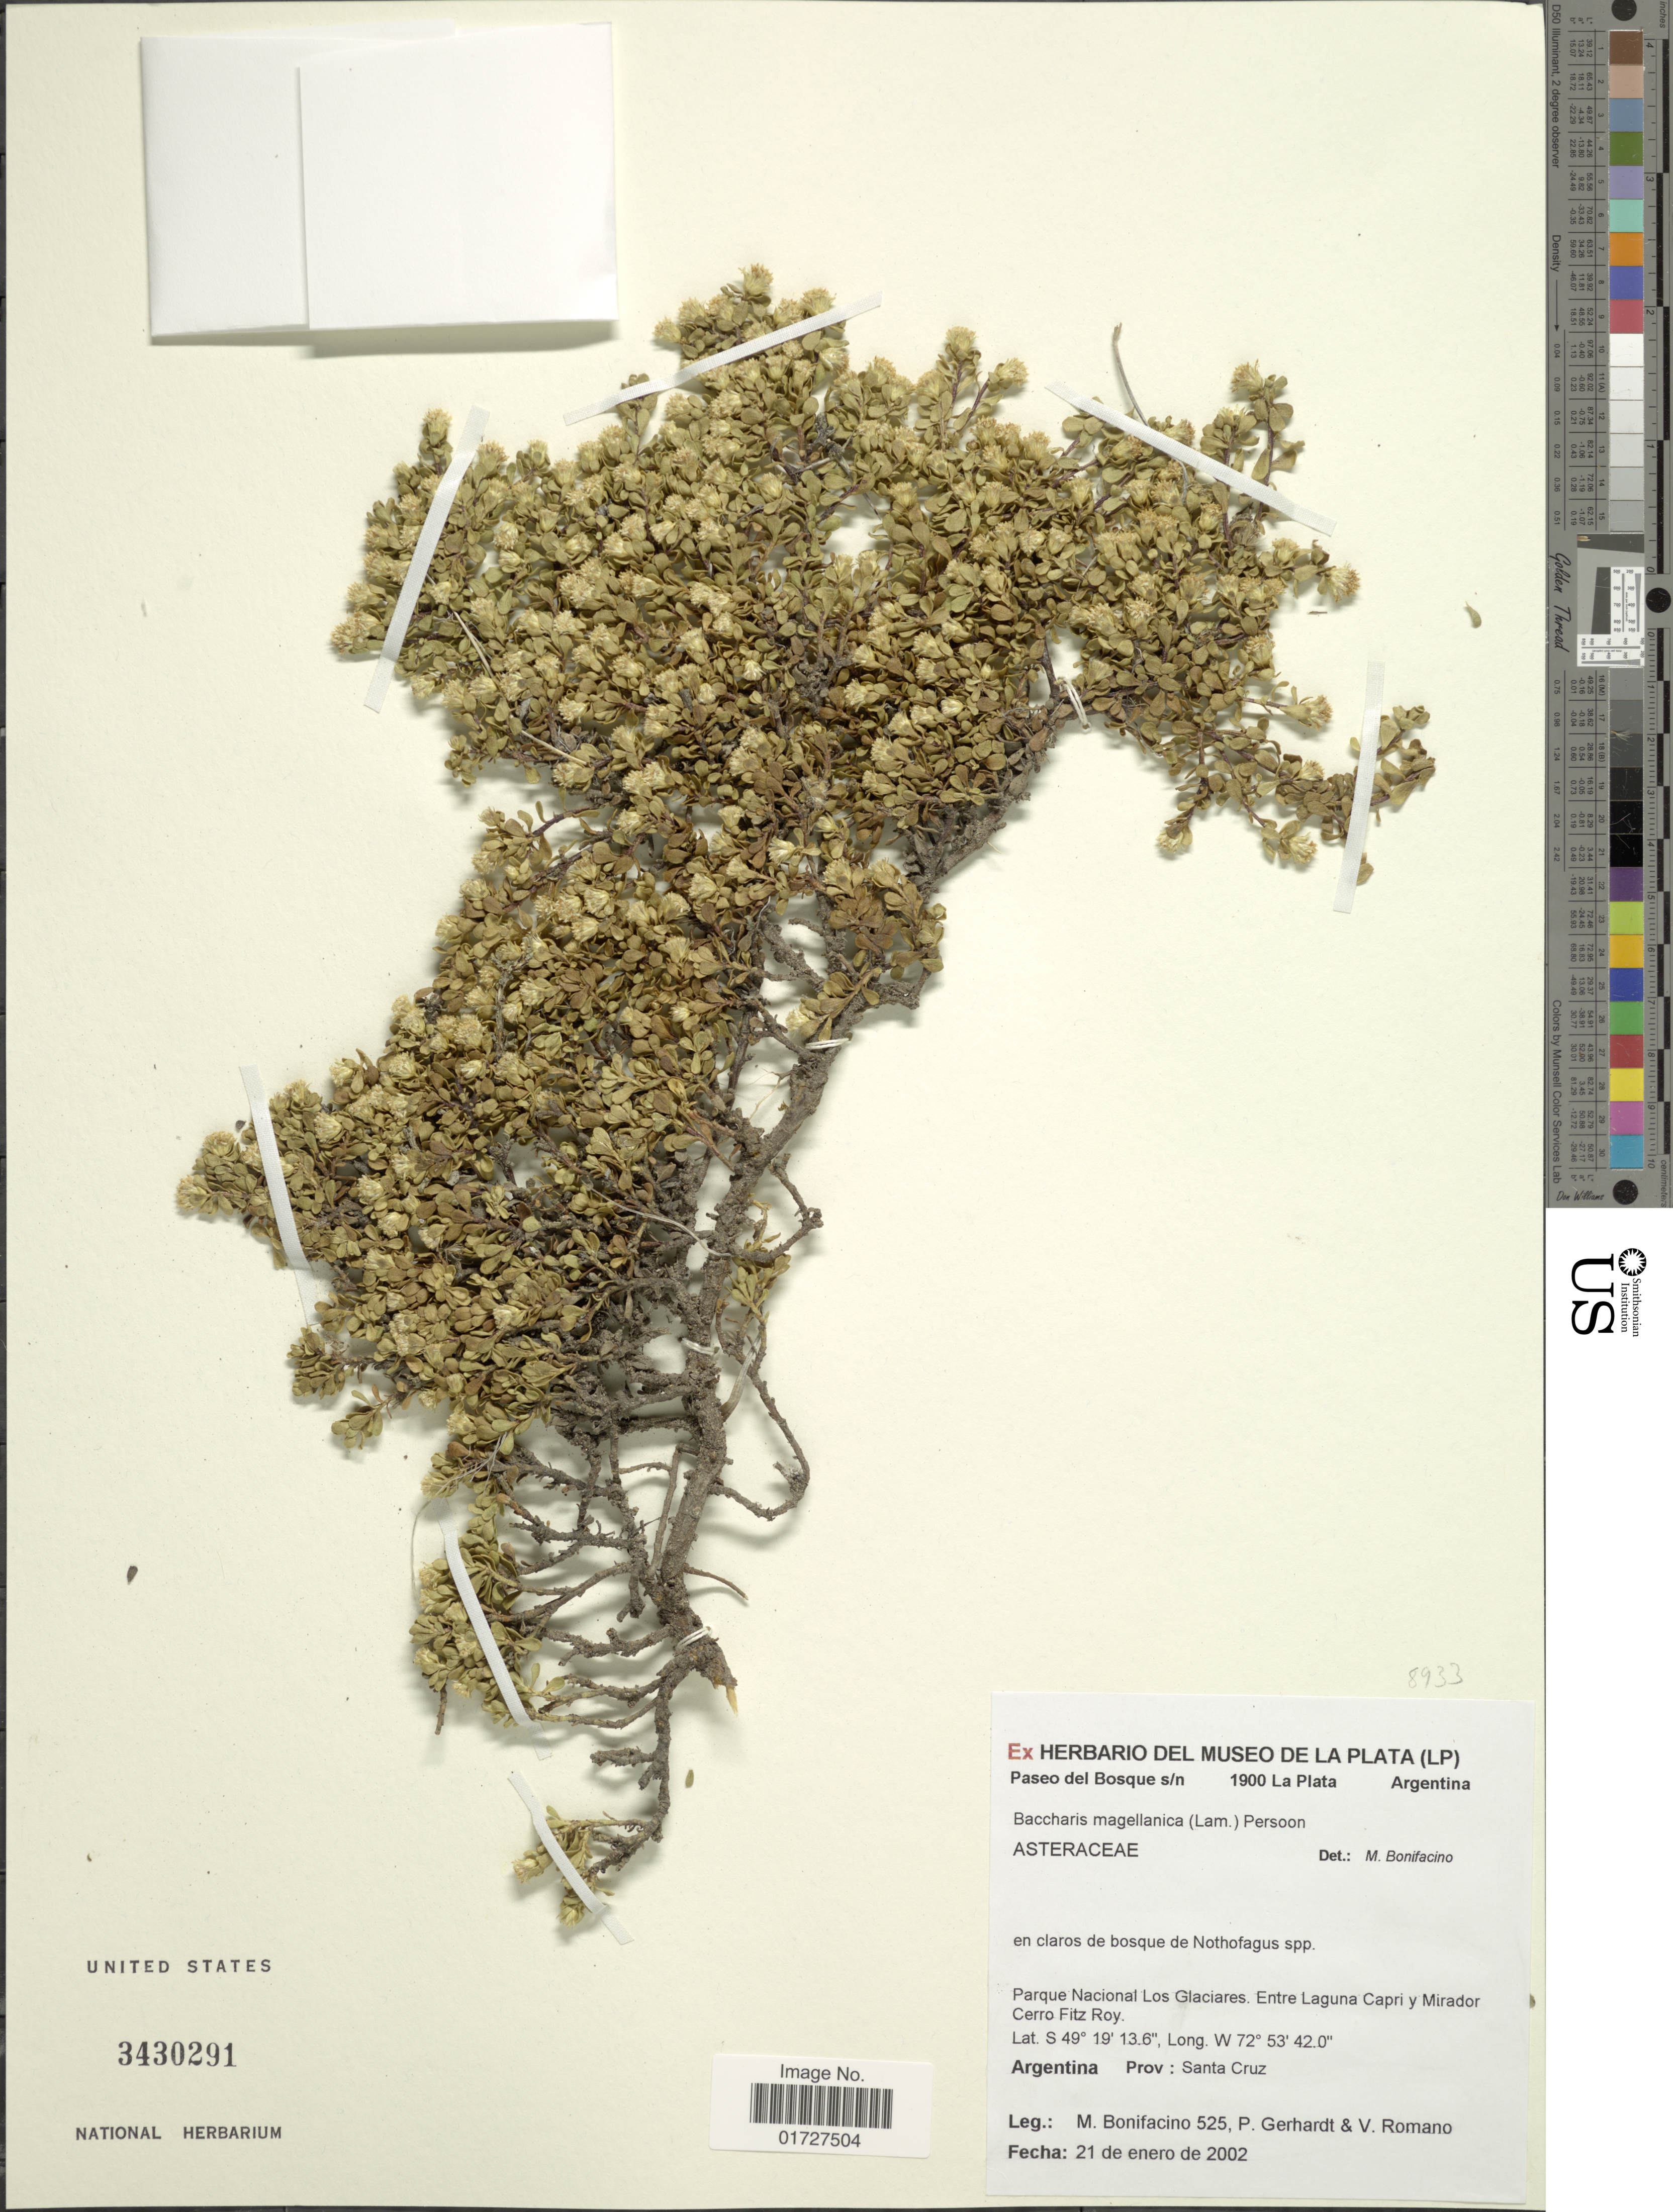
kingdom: Plantae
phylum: Tracheophyta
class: Magnoliopsida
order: Asterales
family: Asteraceae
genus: Baccharis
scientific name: Baccharis magellanica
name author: (Lam.) Pers.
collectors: M. Bonifacino, P. Gerhardt & V. Romano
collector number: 0525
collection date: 2002-01-21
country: Argentina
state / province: Santa Cruz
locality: Parque Nacional Los Glaciares, Entre Laguna Capri y Mirador Cerro Fitz Roy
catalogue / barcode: US 3430291